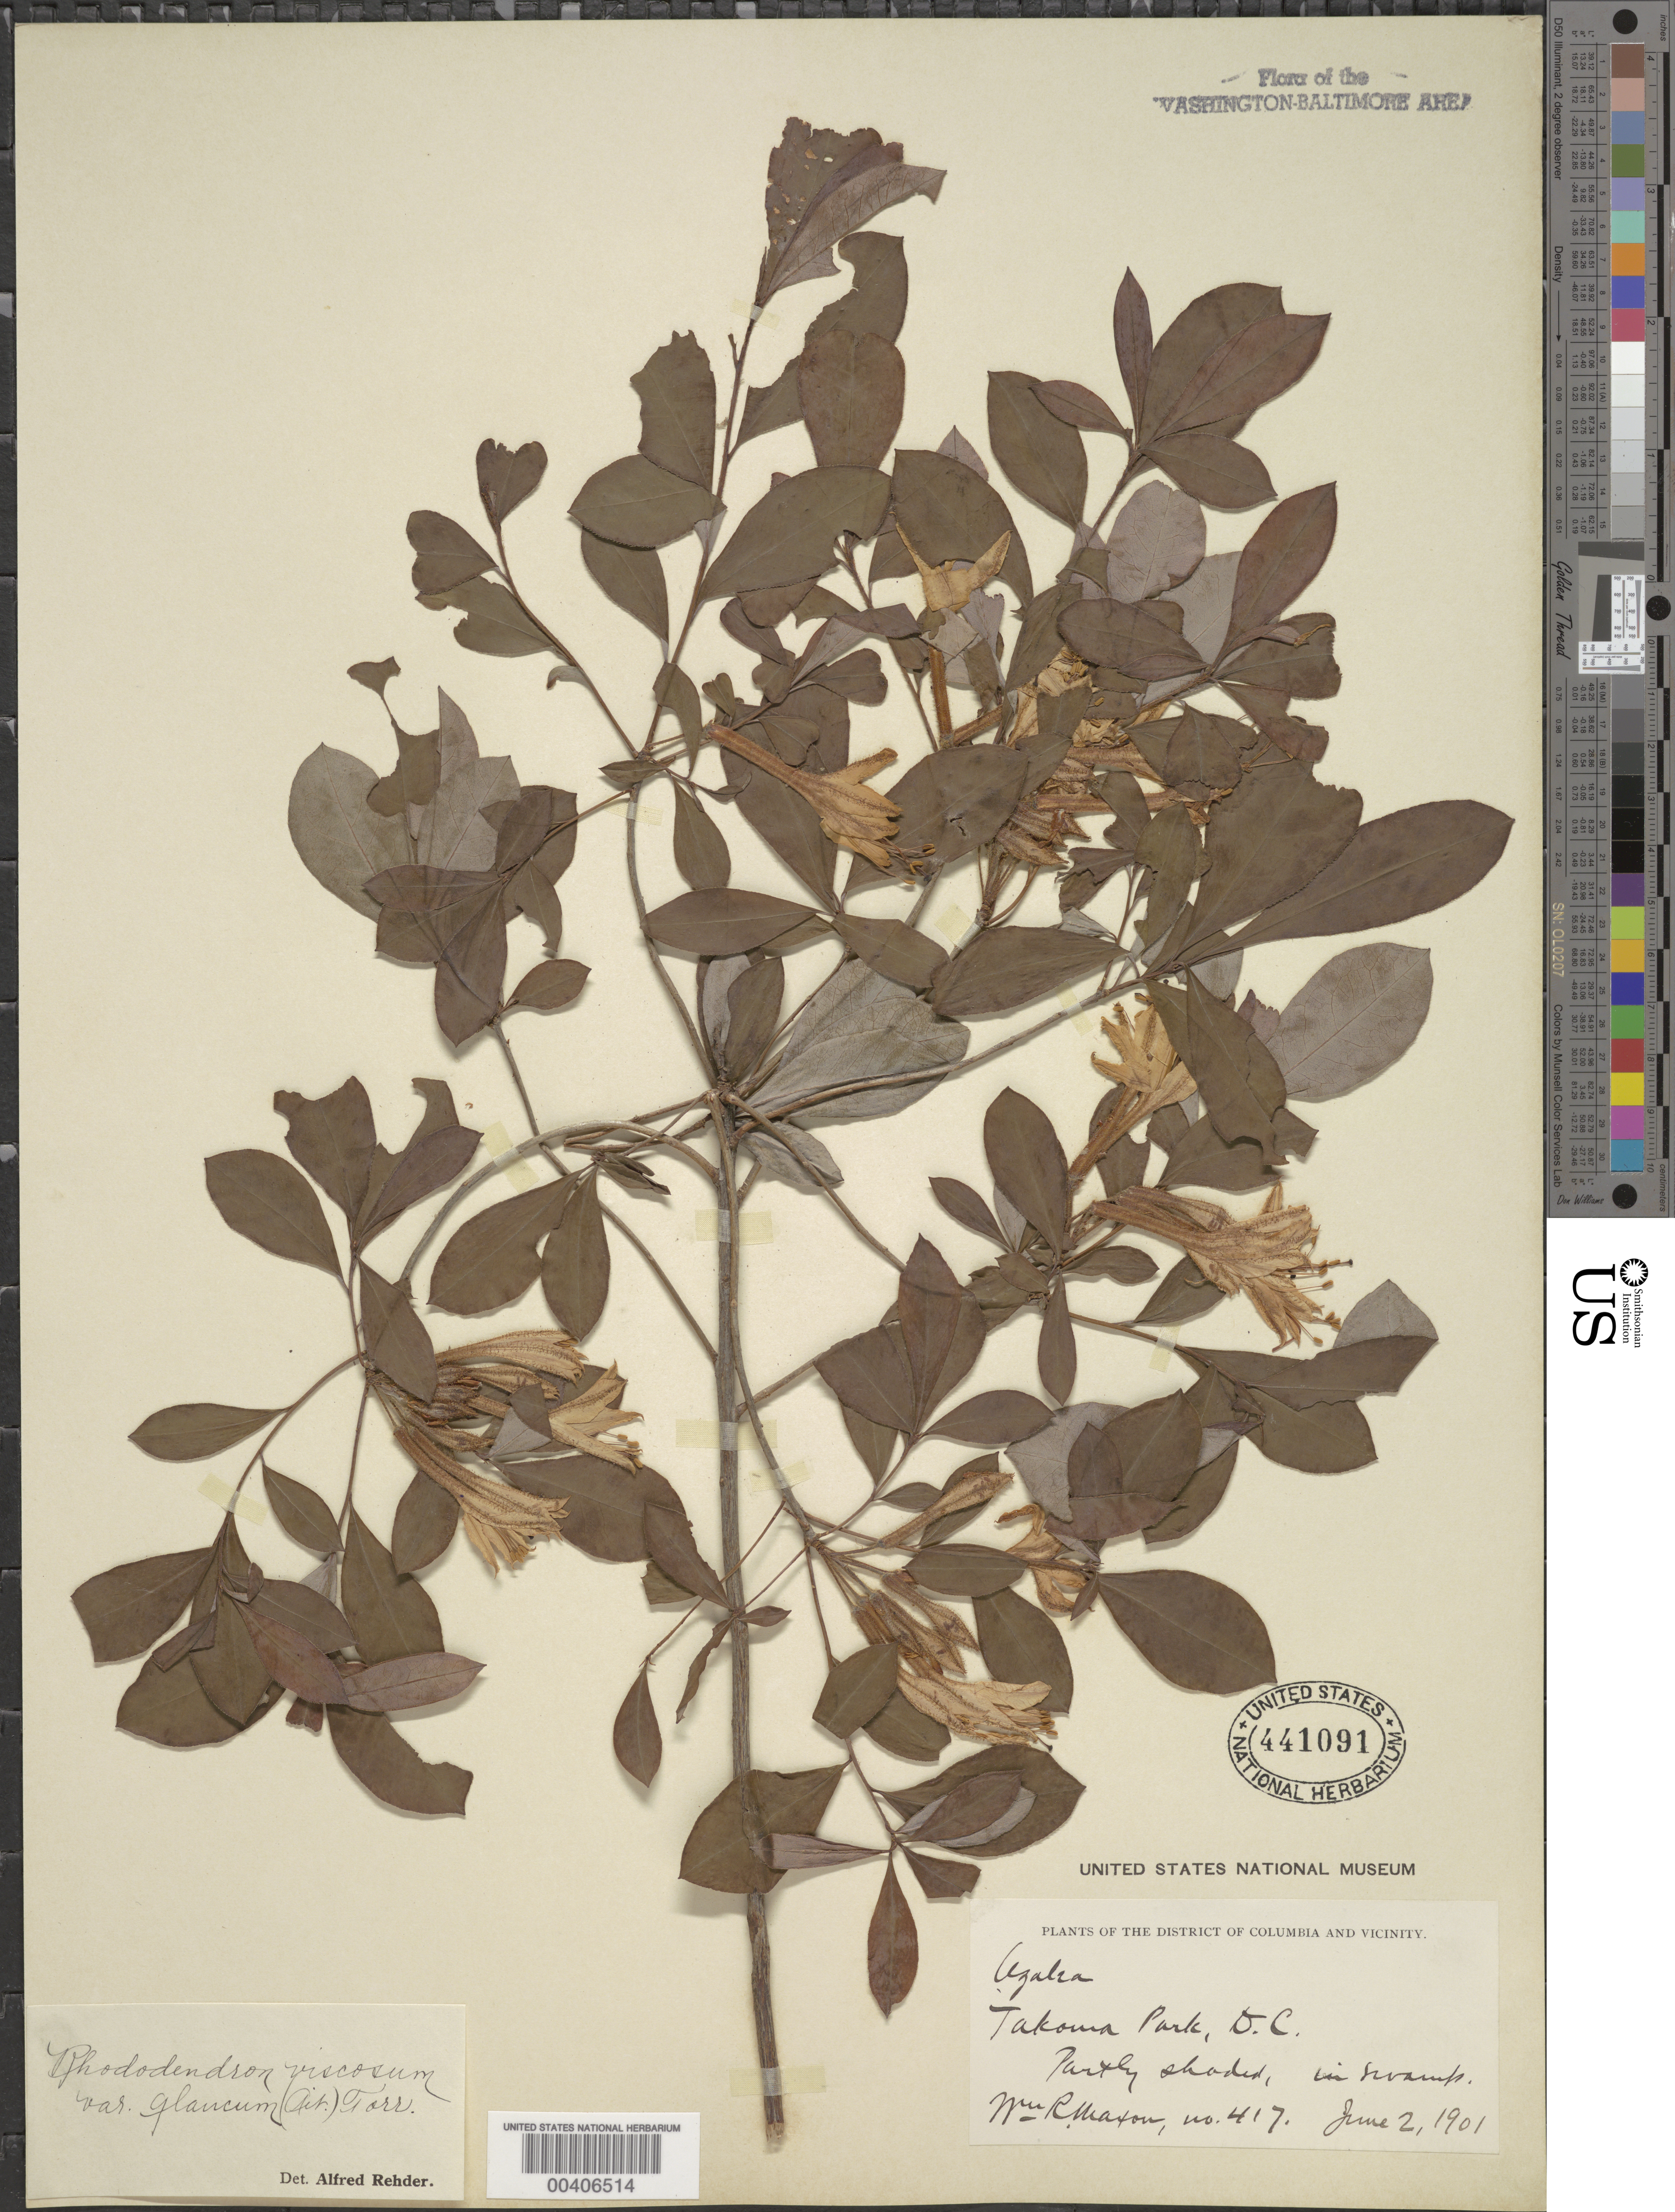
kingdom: Plantae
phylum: Tracheophyta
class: Magnoliopsida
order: Ericales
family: Ericaceae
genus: Rhododendron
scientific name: Rhododendron viscosum var. glaucum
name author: (Aiton) Torr.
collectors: W. R. Maxon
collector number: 417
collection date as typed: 02 Jun 1901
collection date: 1901-06-02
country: United States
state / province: District of Columbia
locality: Takoma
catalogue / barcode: US 441091